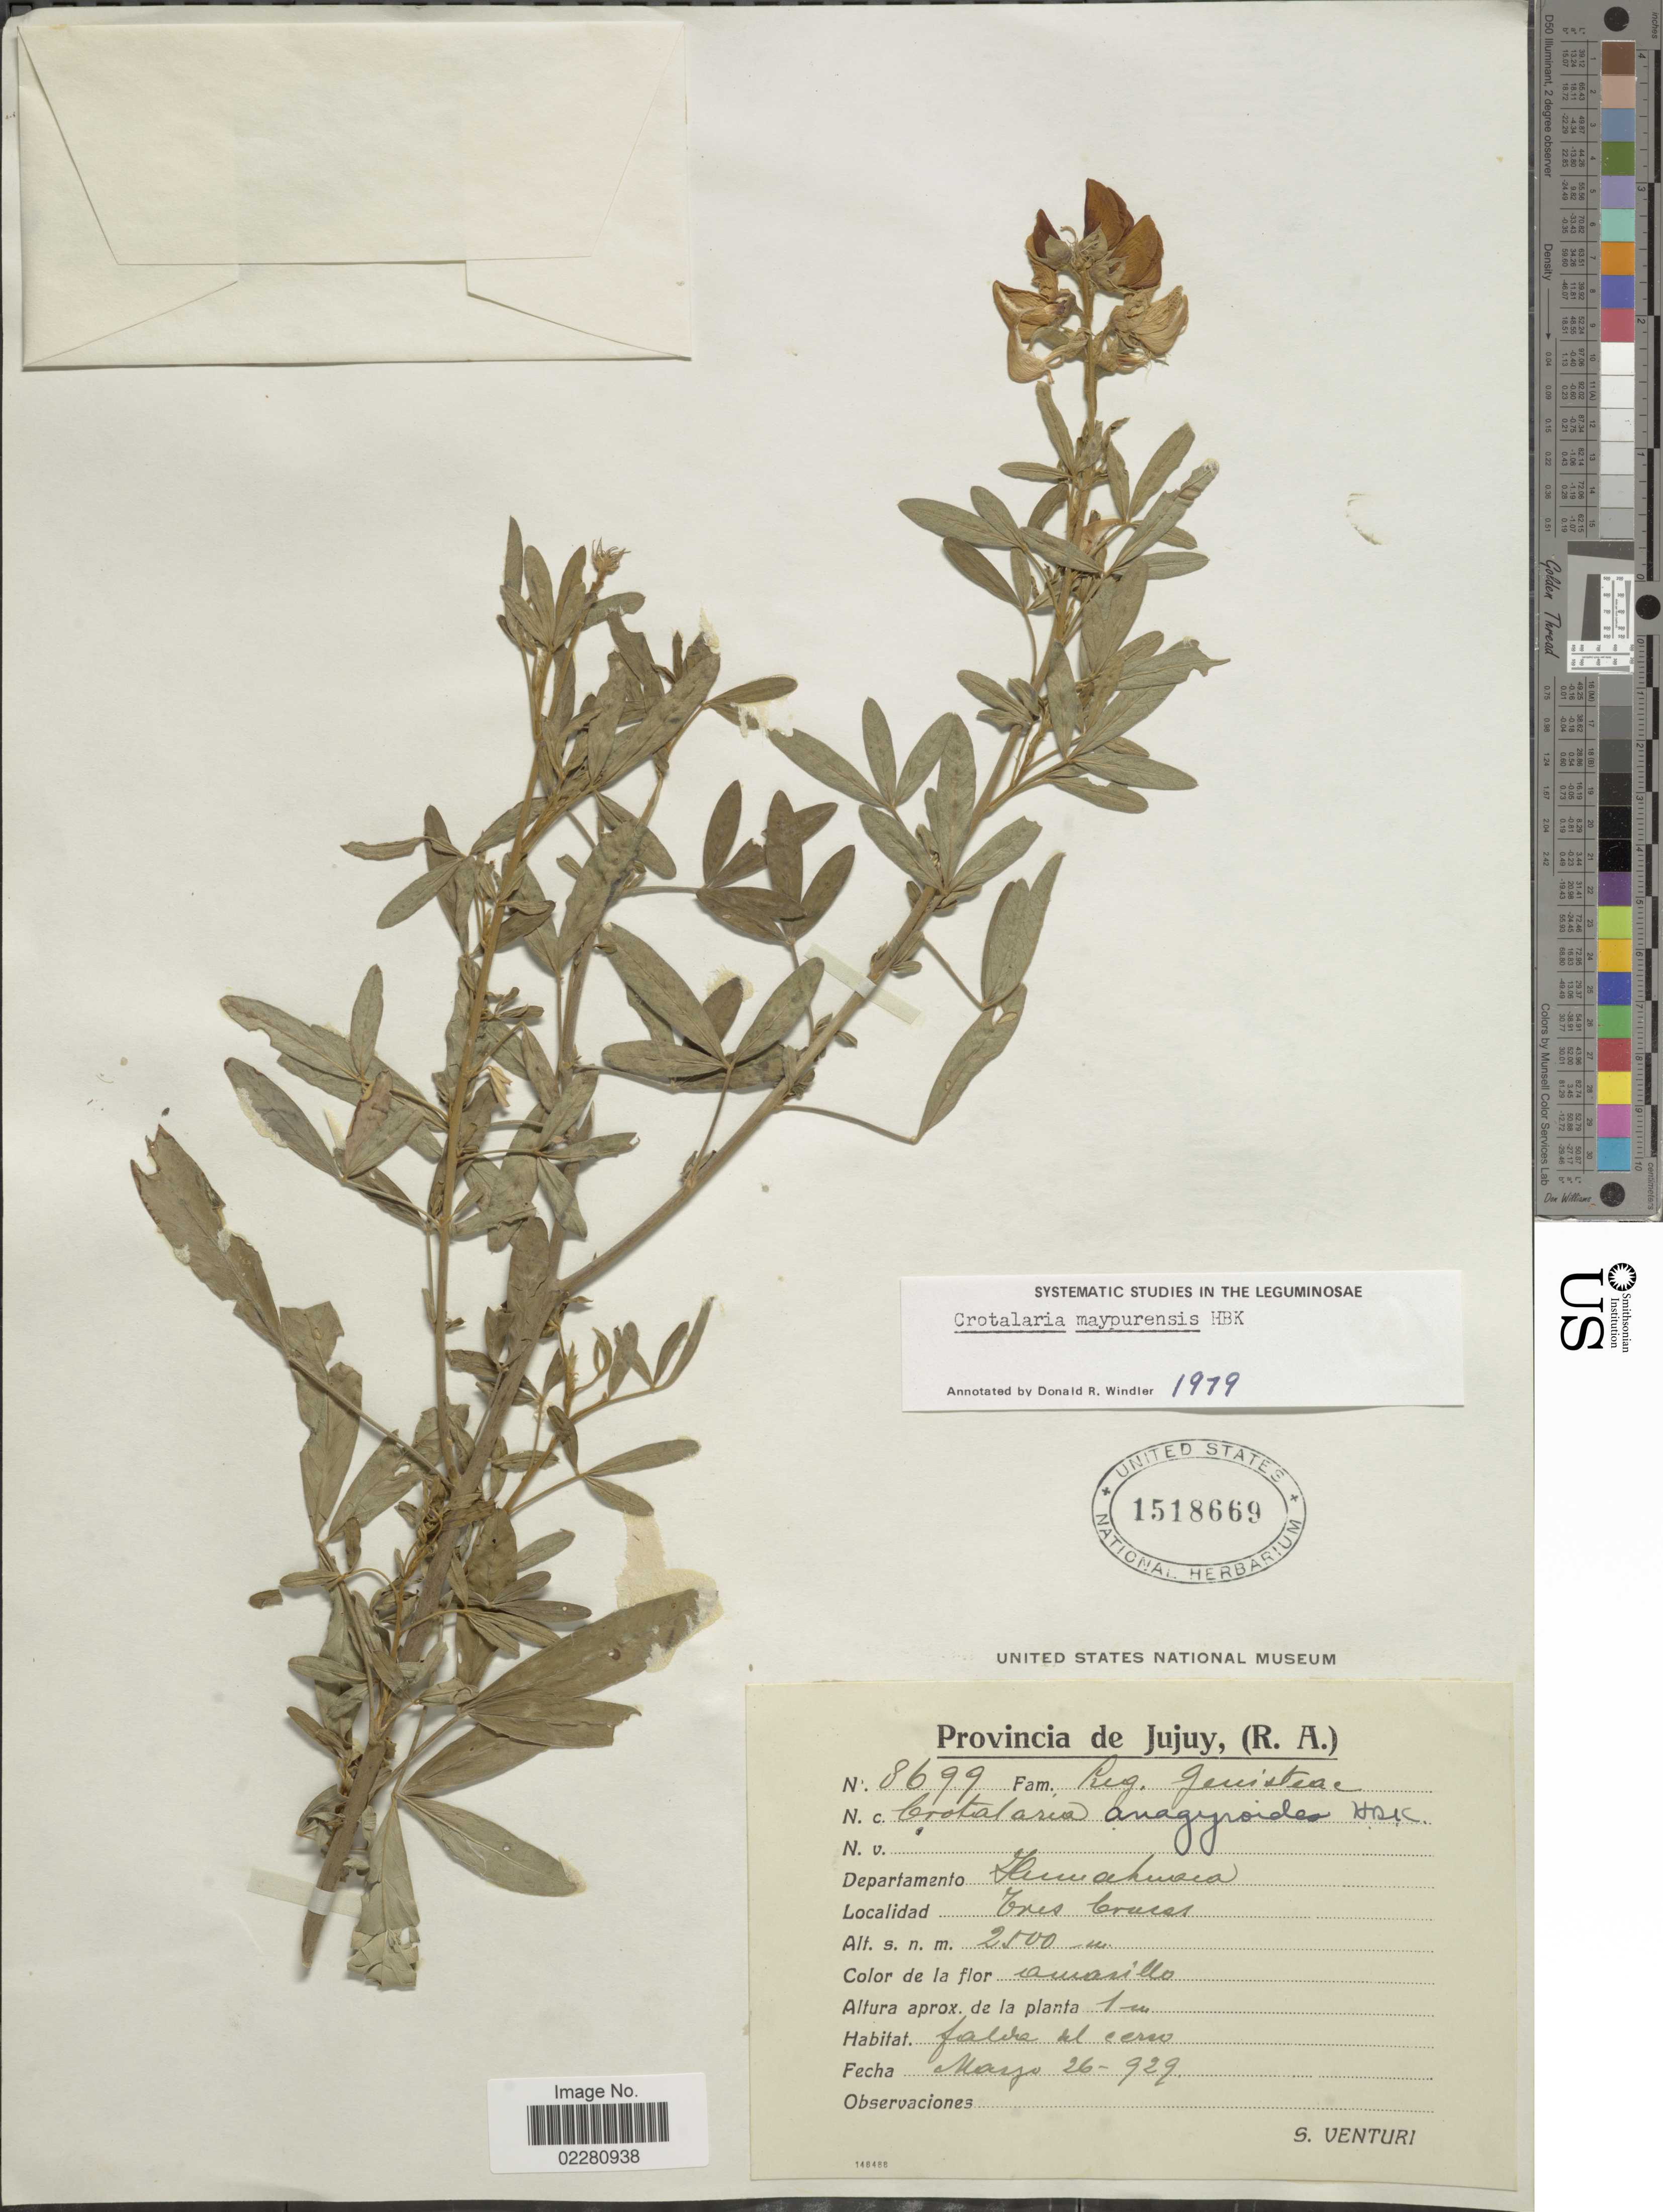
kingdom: Plantae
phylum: Tracheophyta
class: Magnoliopsida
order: Fabales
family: Fabaceae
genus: Crotalaria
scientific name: Crotalaria maypurensis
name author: Kunth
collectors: S. Venturi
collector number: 8699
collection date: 1929-03-26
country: Argentina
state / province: Jujuy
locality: Departamento Humahuaca, Tres Cruces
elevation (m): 2500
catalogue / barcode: US 1518669